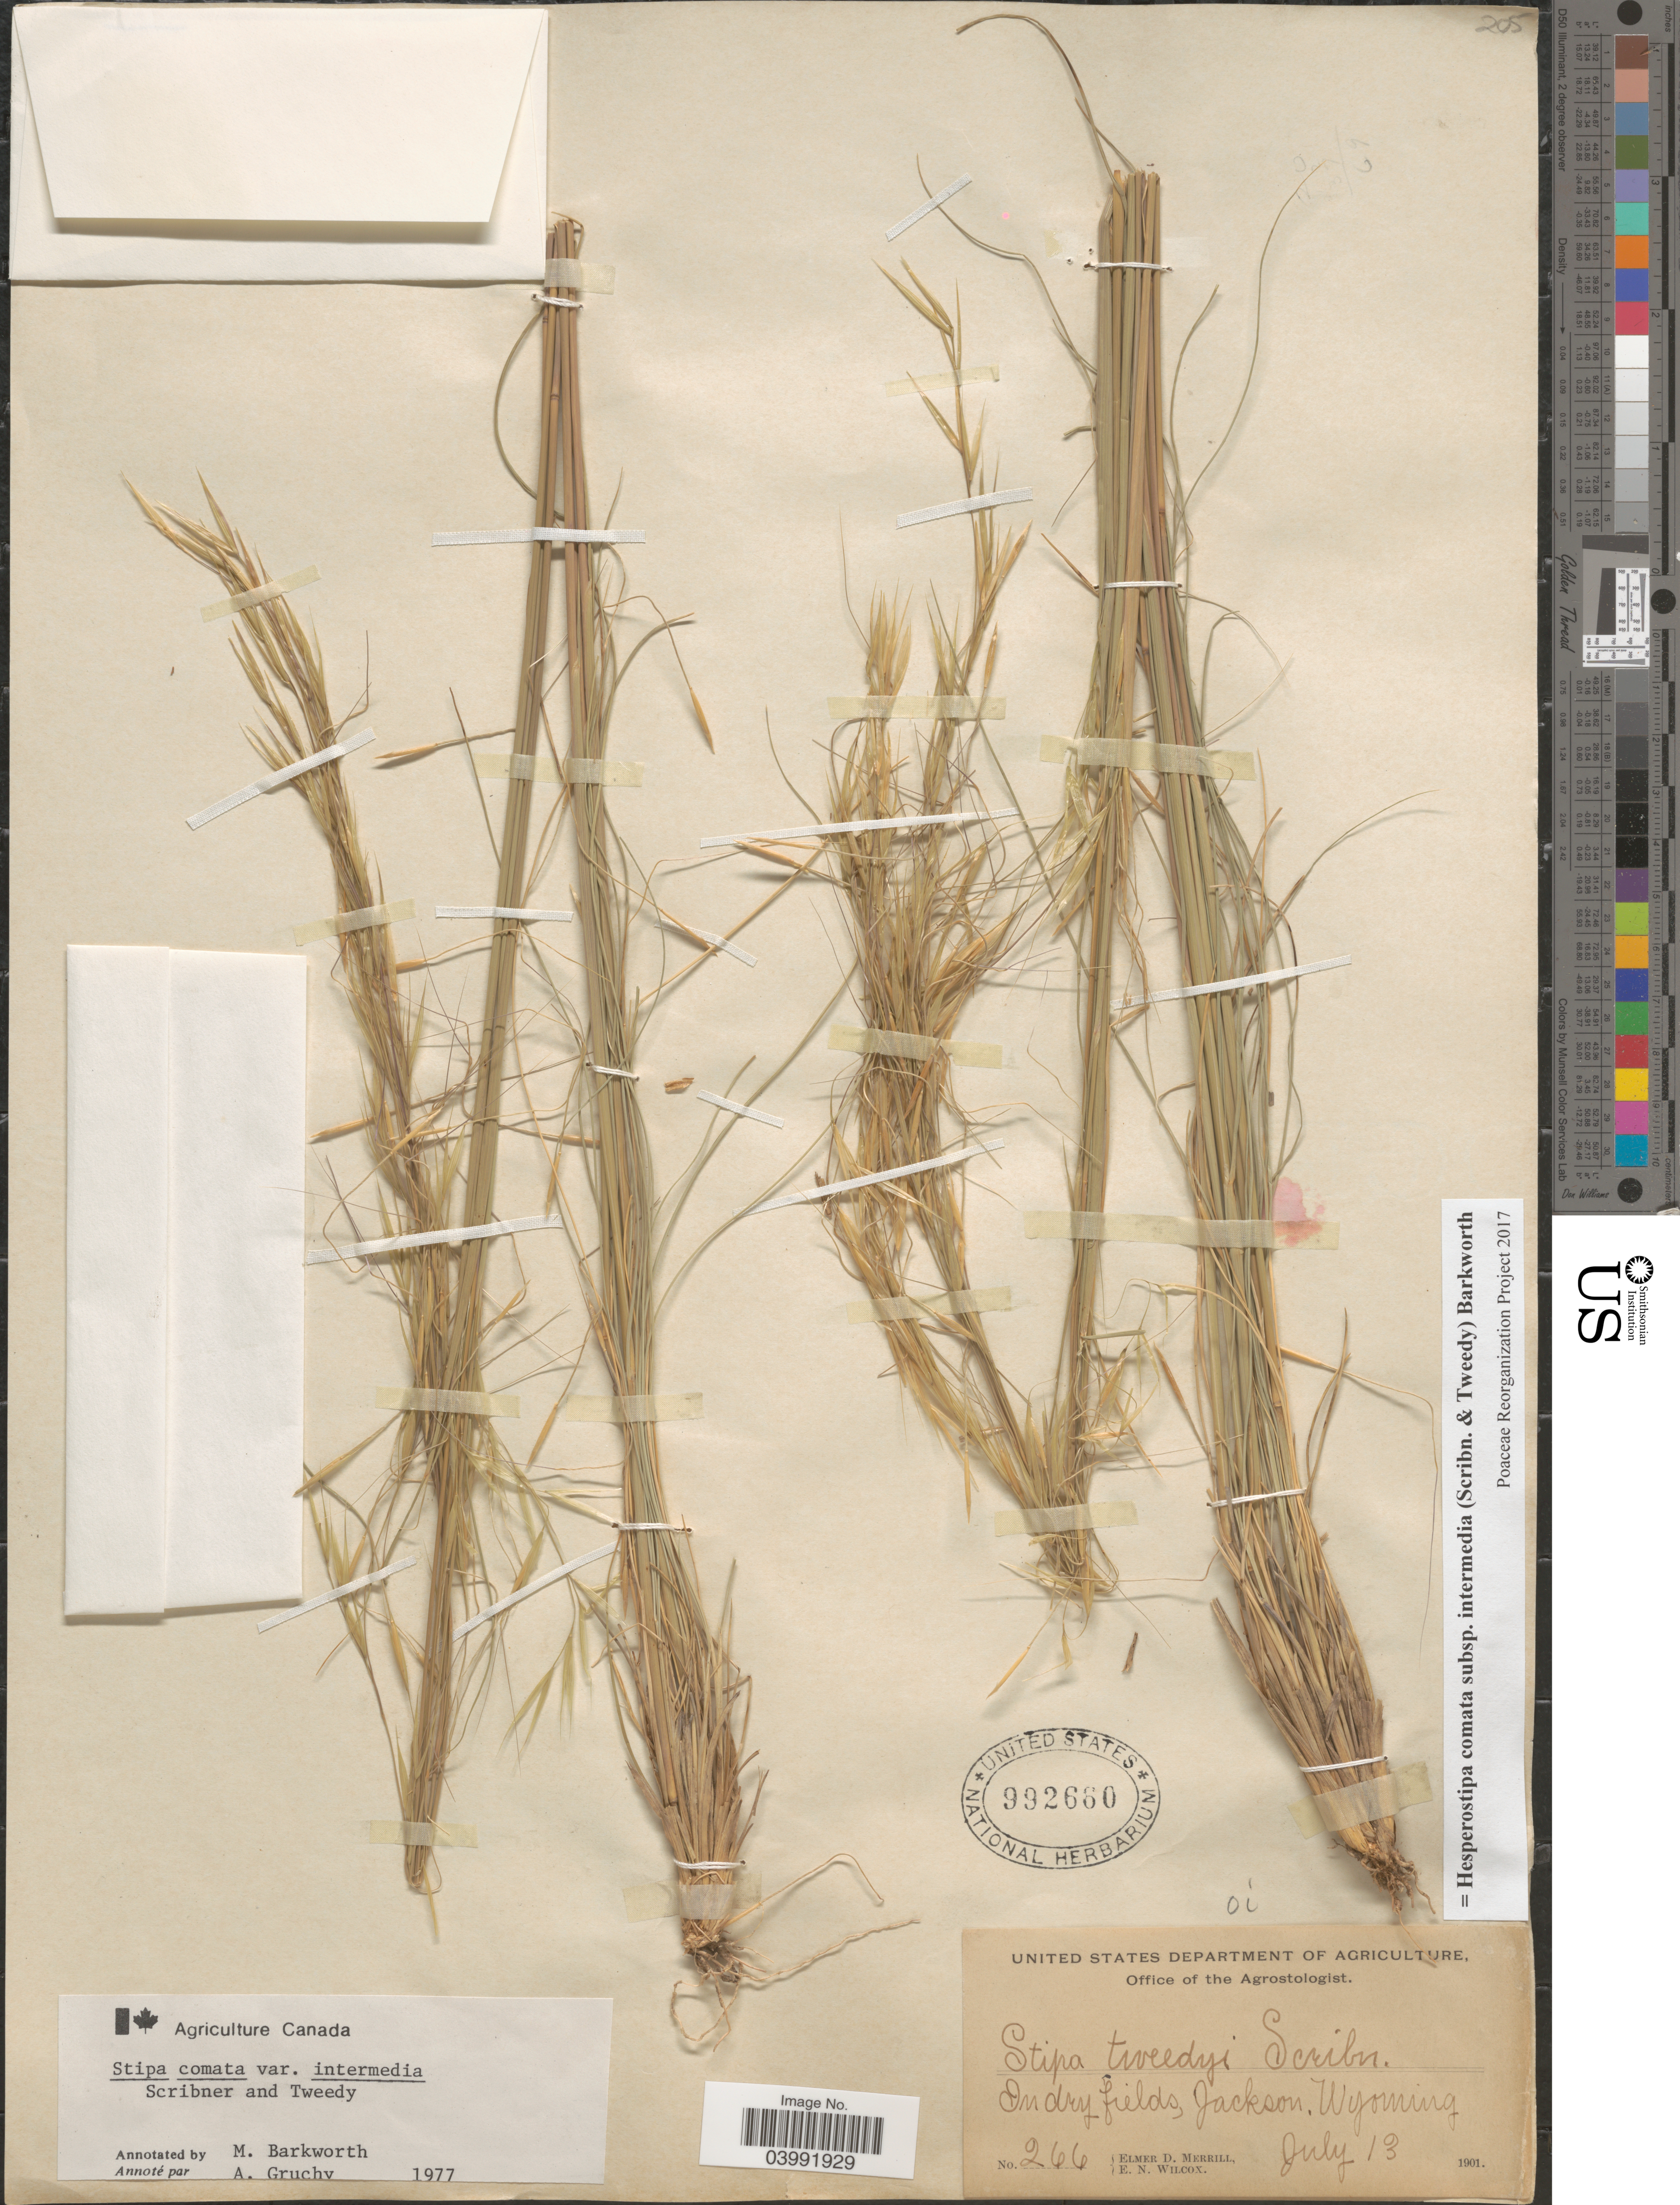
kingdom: Plantae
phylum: Tracheophyta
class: Liliopsida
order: Poales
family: Poaceae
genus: Hesperostipa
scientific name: Hesperostipa comata subsp. intermedia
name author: (Scribn. & Tweedy) Barkworth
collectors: E. D. Merrill & E. Wilcox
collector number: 266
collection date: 1901-07-13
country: United States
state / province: Wyoming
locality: Jackson.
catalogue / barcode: US 992660